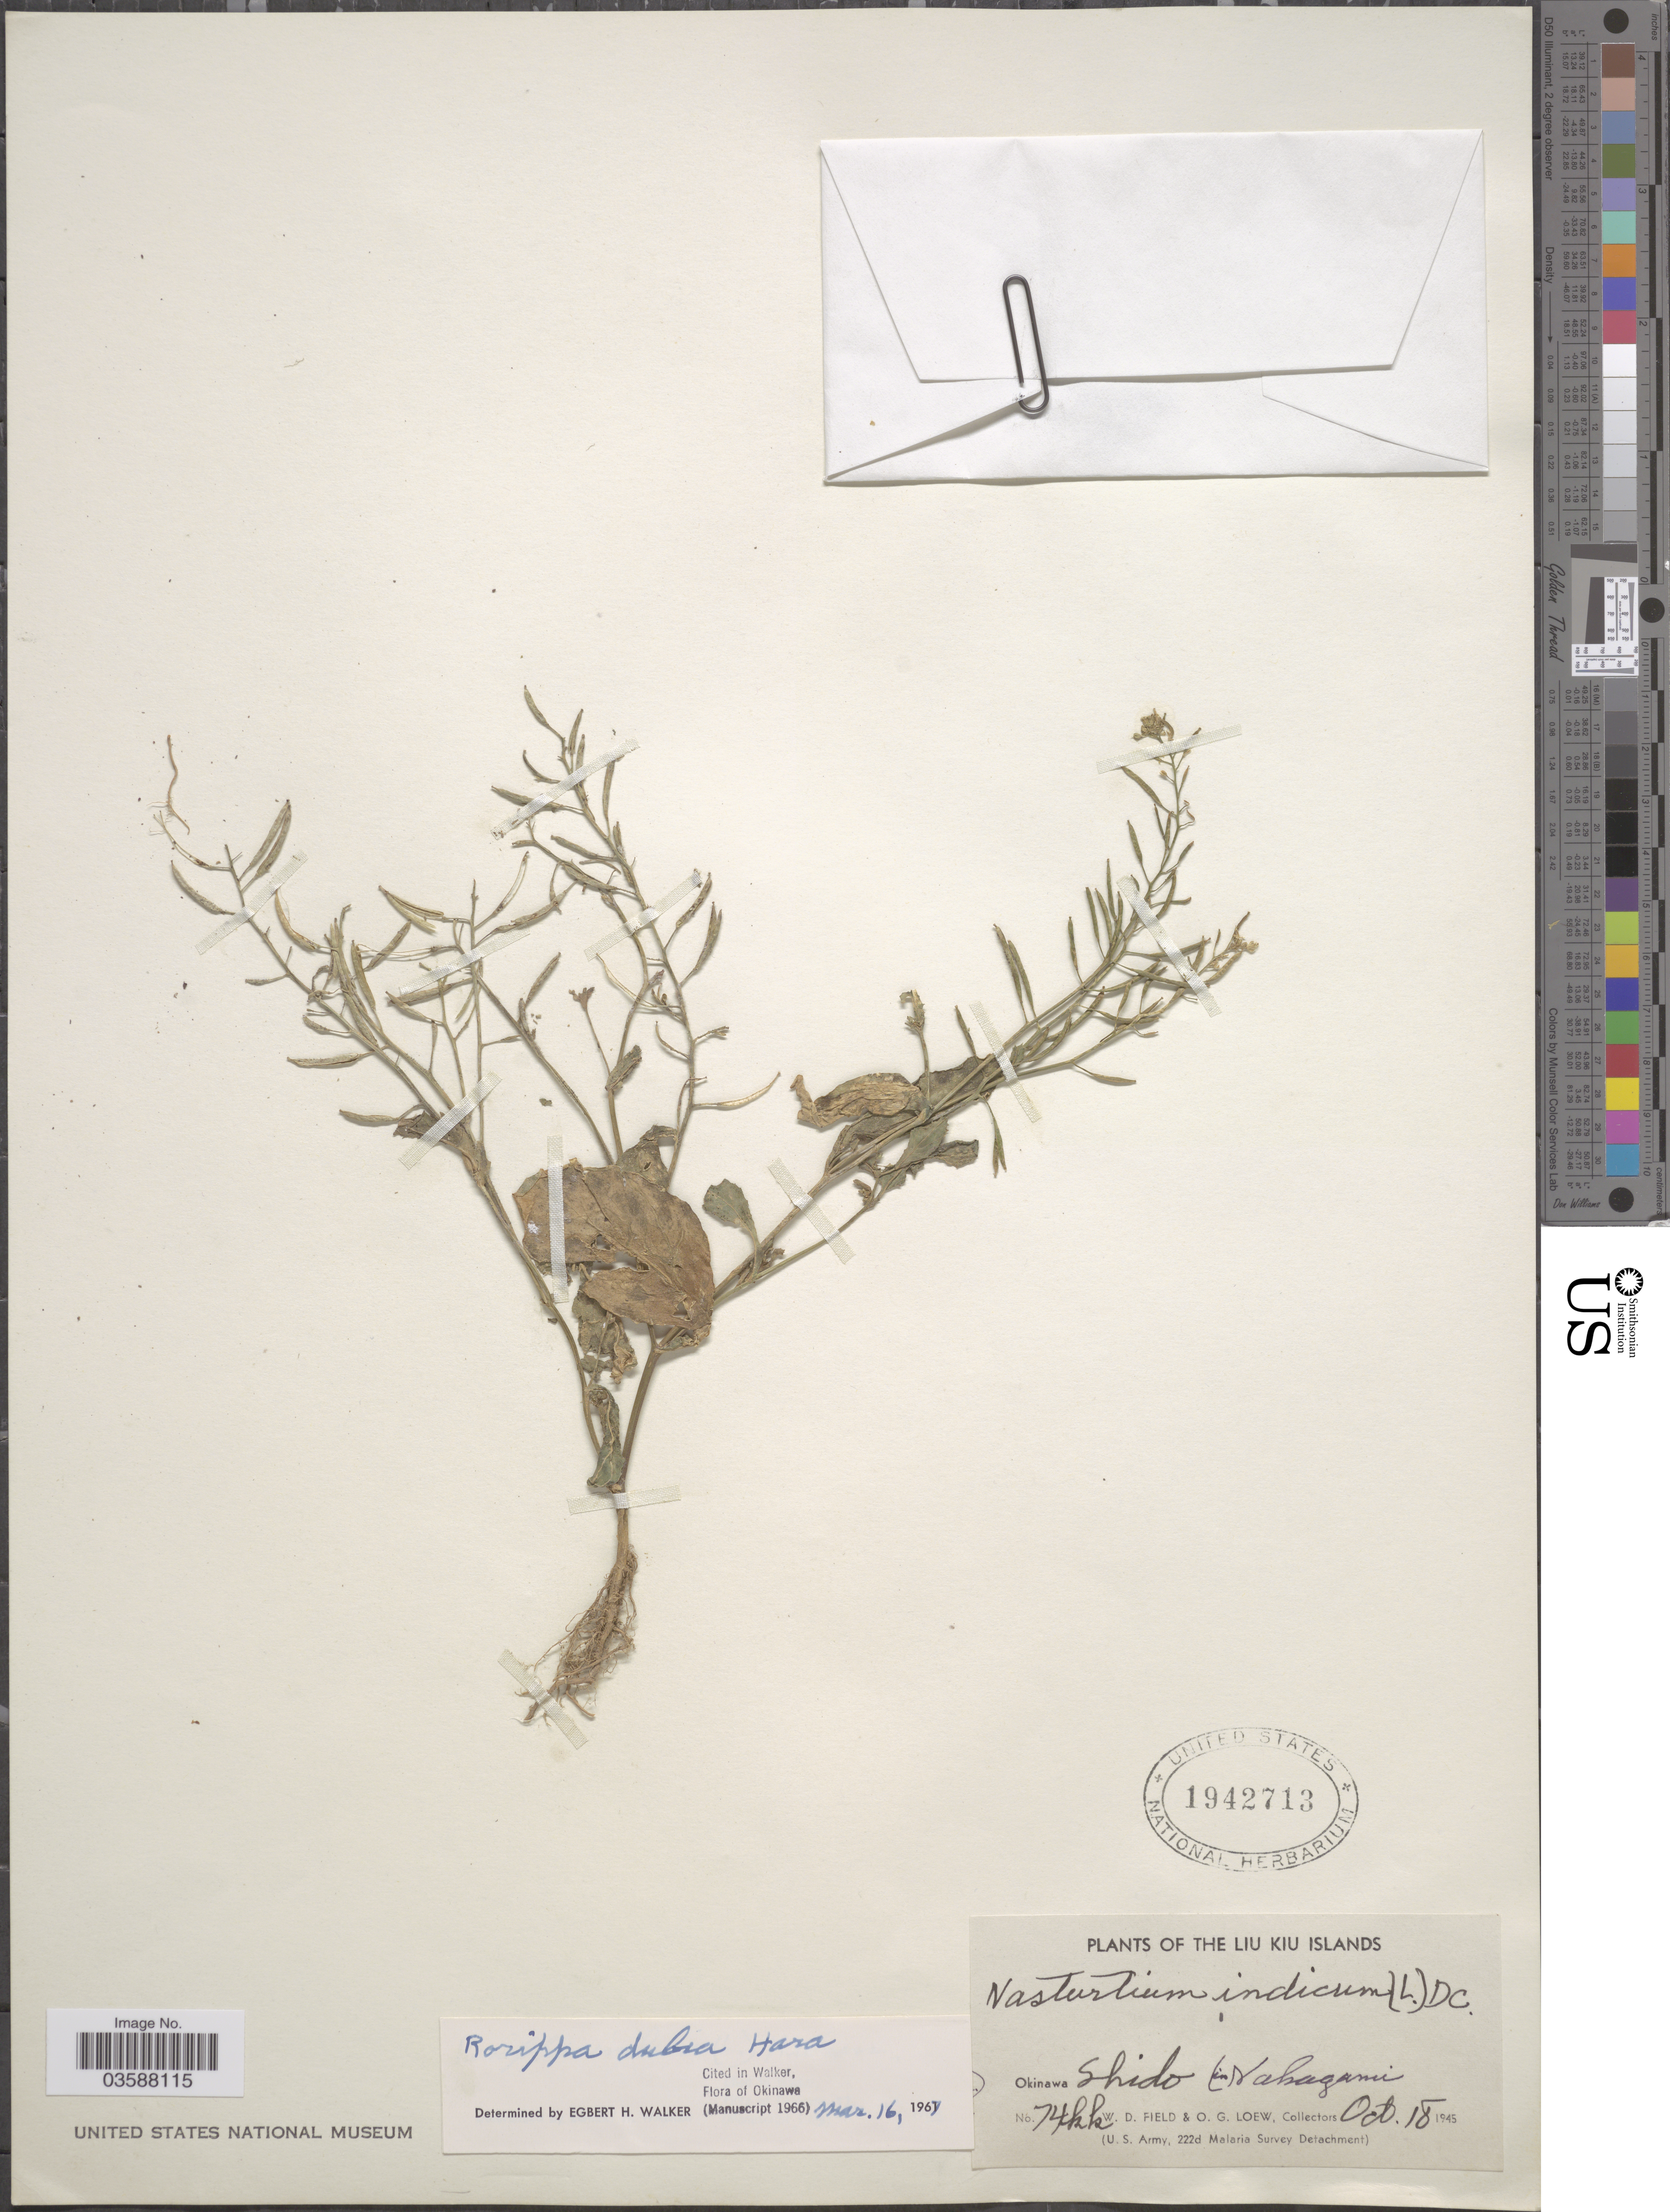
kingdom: Plantae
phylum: Tracheophyta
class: Magnoliopsida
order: Brassicales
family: Brassicaceae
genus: Rorippa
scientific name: Rorippa dubia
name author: (Pers.) H. Hara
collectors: W. D. Field & O. G. Loew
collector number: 74kk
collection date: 1945-10-18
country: Japan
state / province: Okinawa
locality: The Liu Kiu Islands. Shido (in Nakagami.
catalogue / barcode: US 1942713